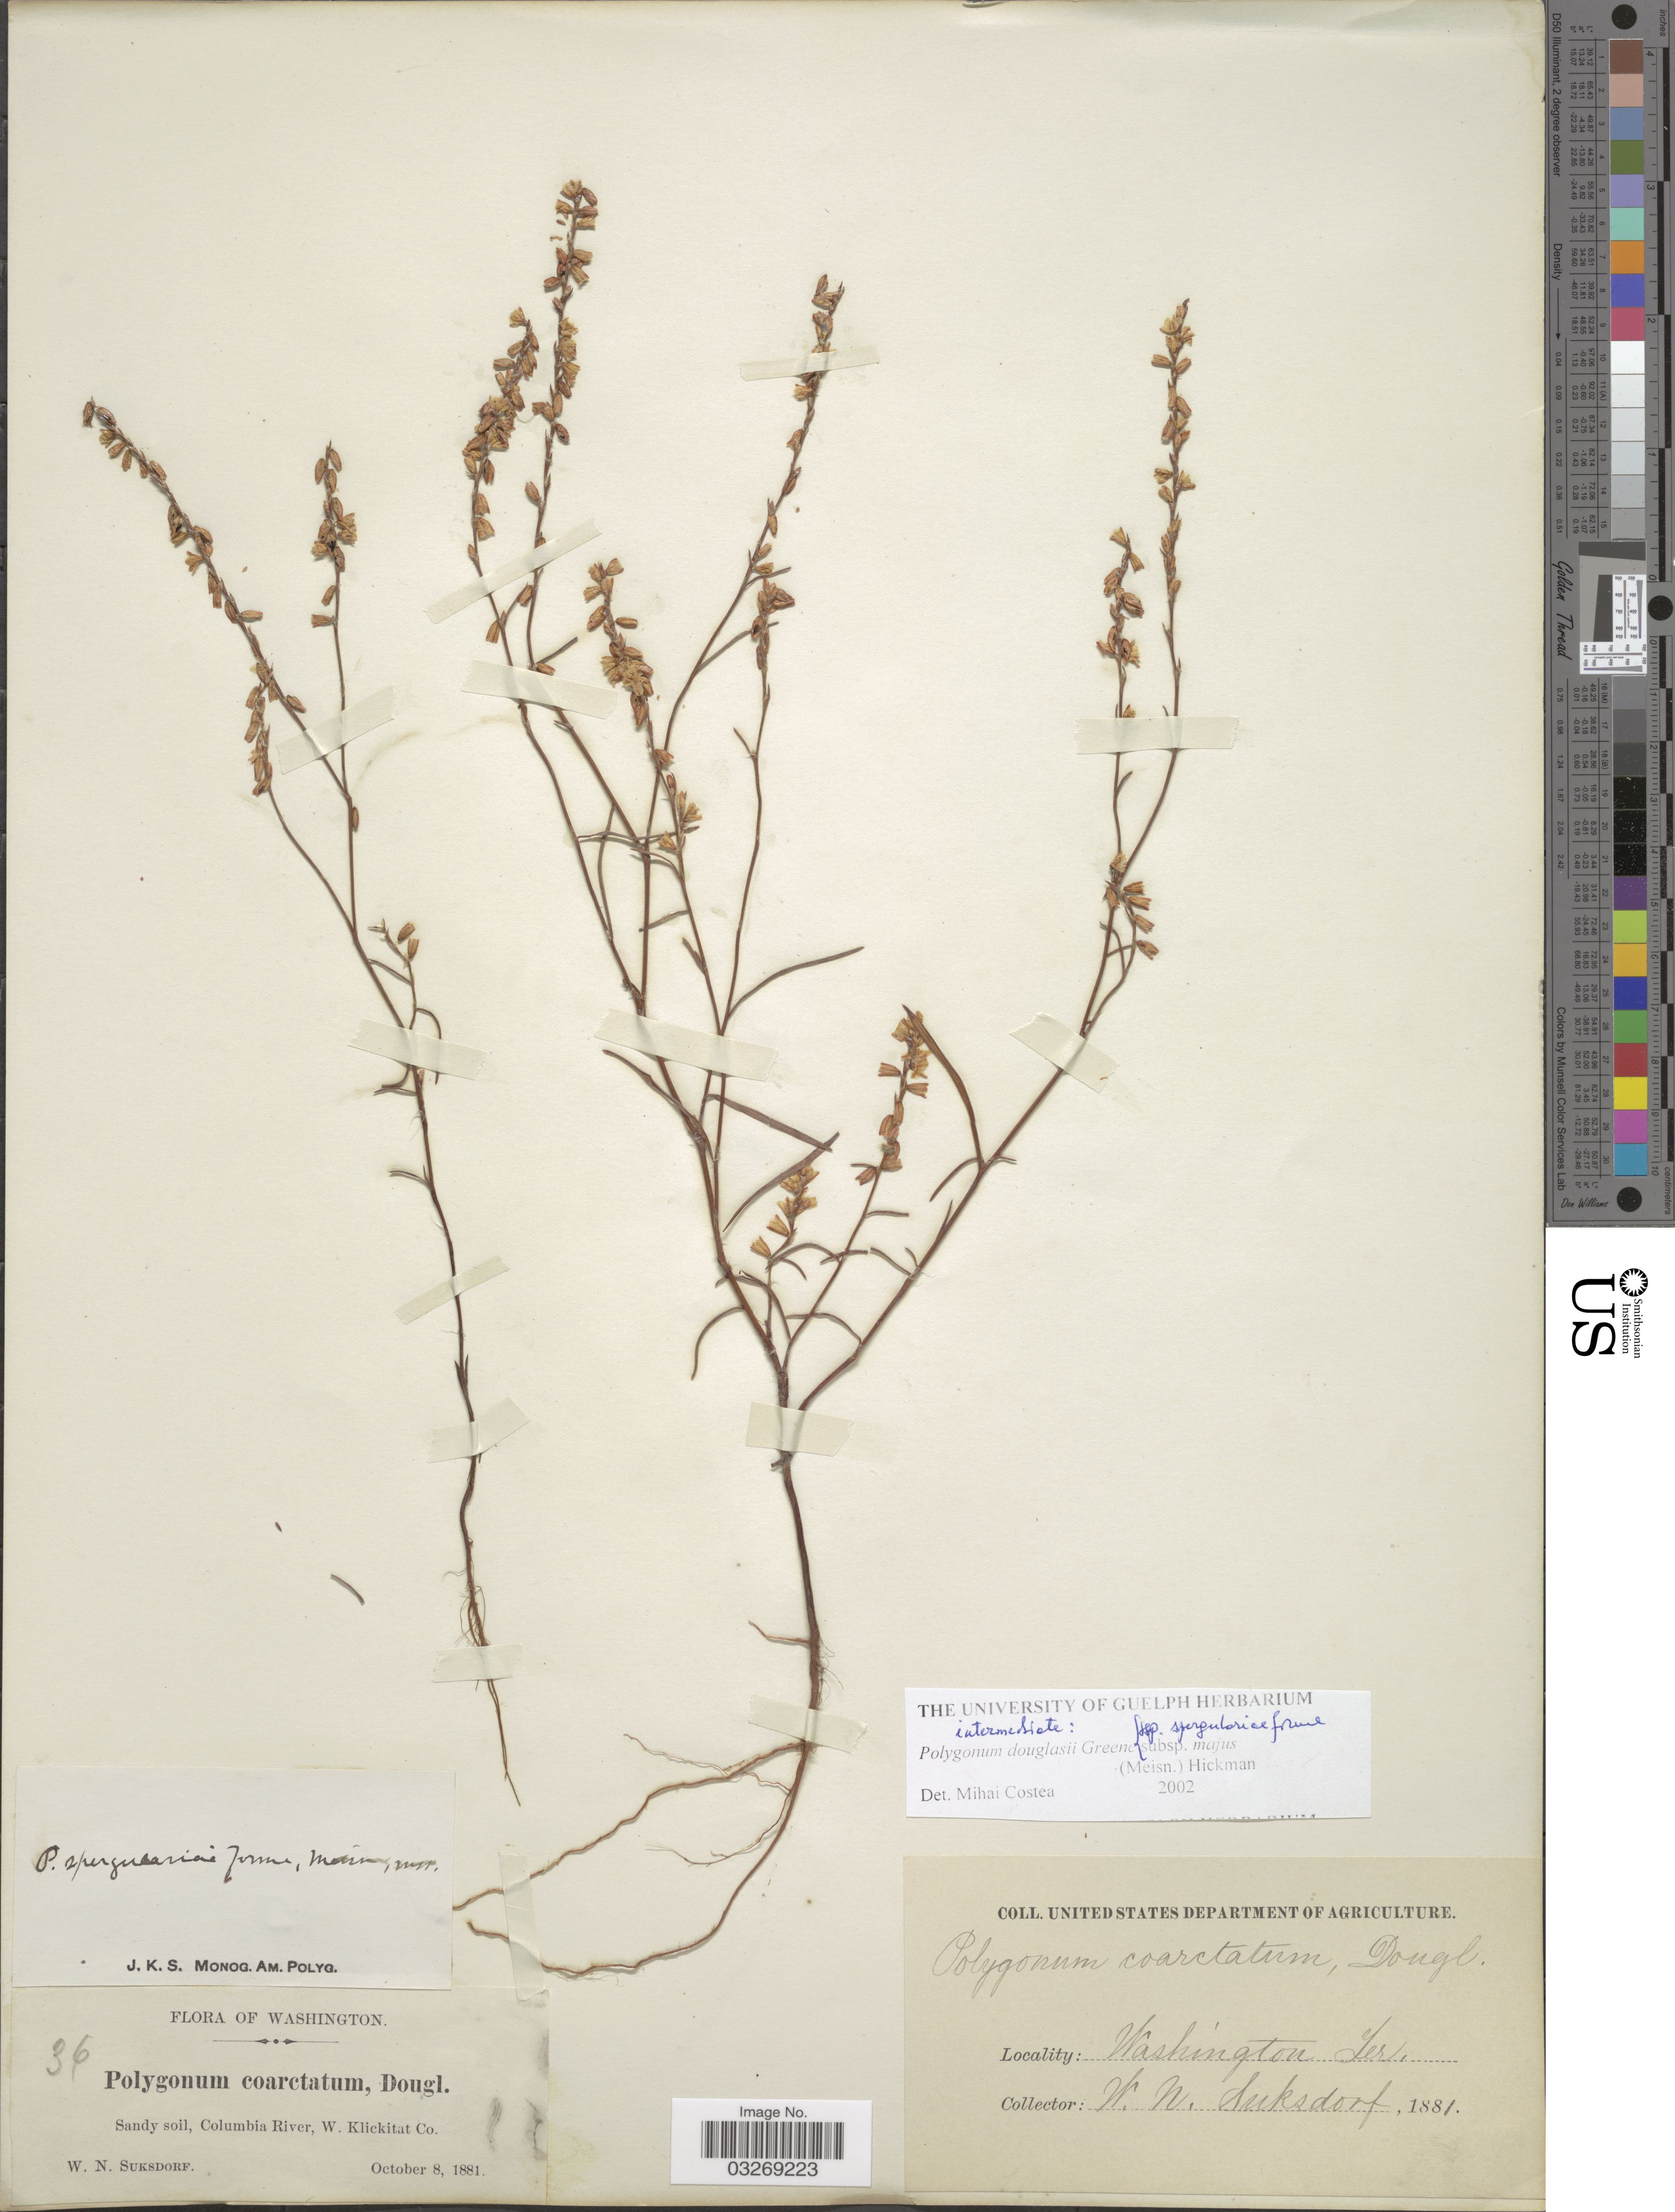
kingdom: Plantae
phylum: Tracheophyta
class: Magnoliopsida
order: Caryophyllales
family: Polygonaceae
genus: Polygonum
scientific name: Polygonum douglasii subsp. spergulariiforme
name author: (Meisn. ex Small) Hickman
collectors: W. N. Suksdorf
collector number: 36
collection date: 1881-10-08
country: United States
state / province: Washington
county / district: Klickitat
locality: Columbia River, W. Klickitat Co.